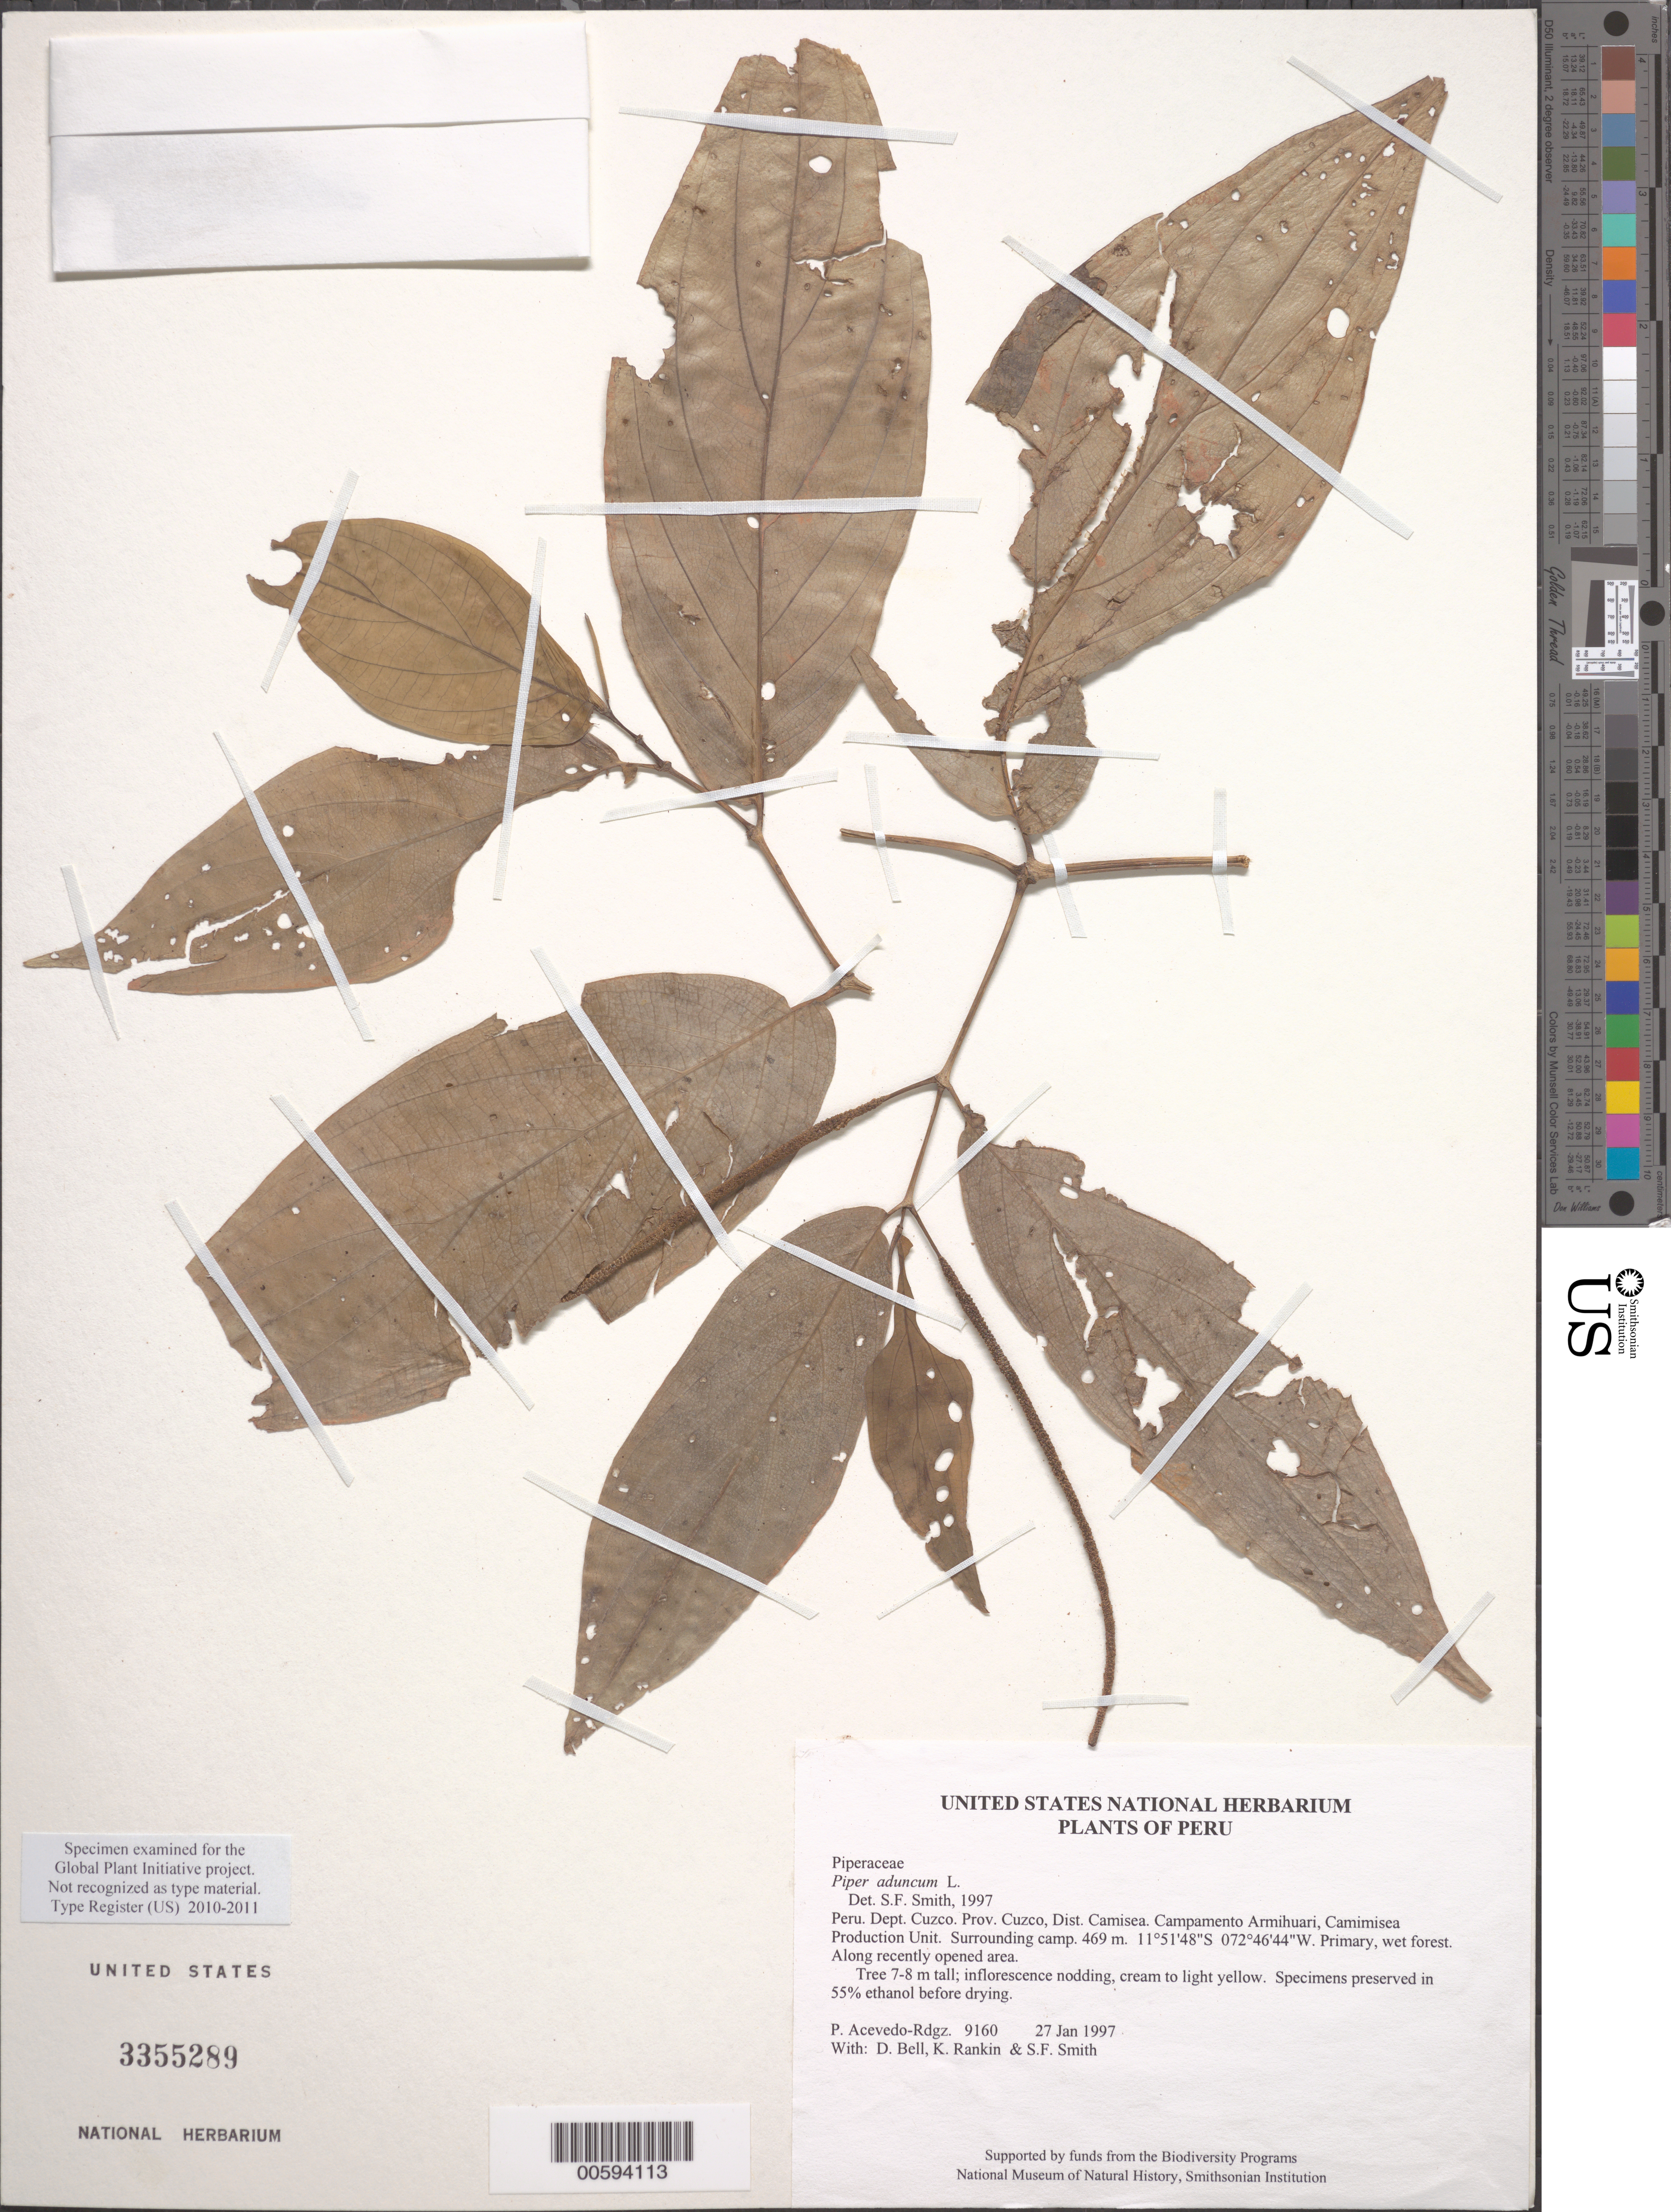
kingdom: Plantae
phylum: Tracheophyta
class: Magnoliopsida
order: Piperales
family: Piperaceae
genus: Piper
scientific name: Piper aduncum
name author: L.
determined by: Smith, Stephen F., (US), NMNH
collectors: P. Acevedo-Rodr., D. A. Bell, K. B. Rankin & S.F. Smith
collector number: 9160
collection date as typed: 27 Jan 1997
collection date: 1997-01-27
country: Peru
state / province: Cusco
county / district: Cusco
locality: Districto Camisea, Campamento Armihuari, Camimisea Production Unit. Surrounding camp.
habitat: Primary, wet forest. Along recently opened area.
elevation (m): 469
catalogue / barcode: US 3355289